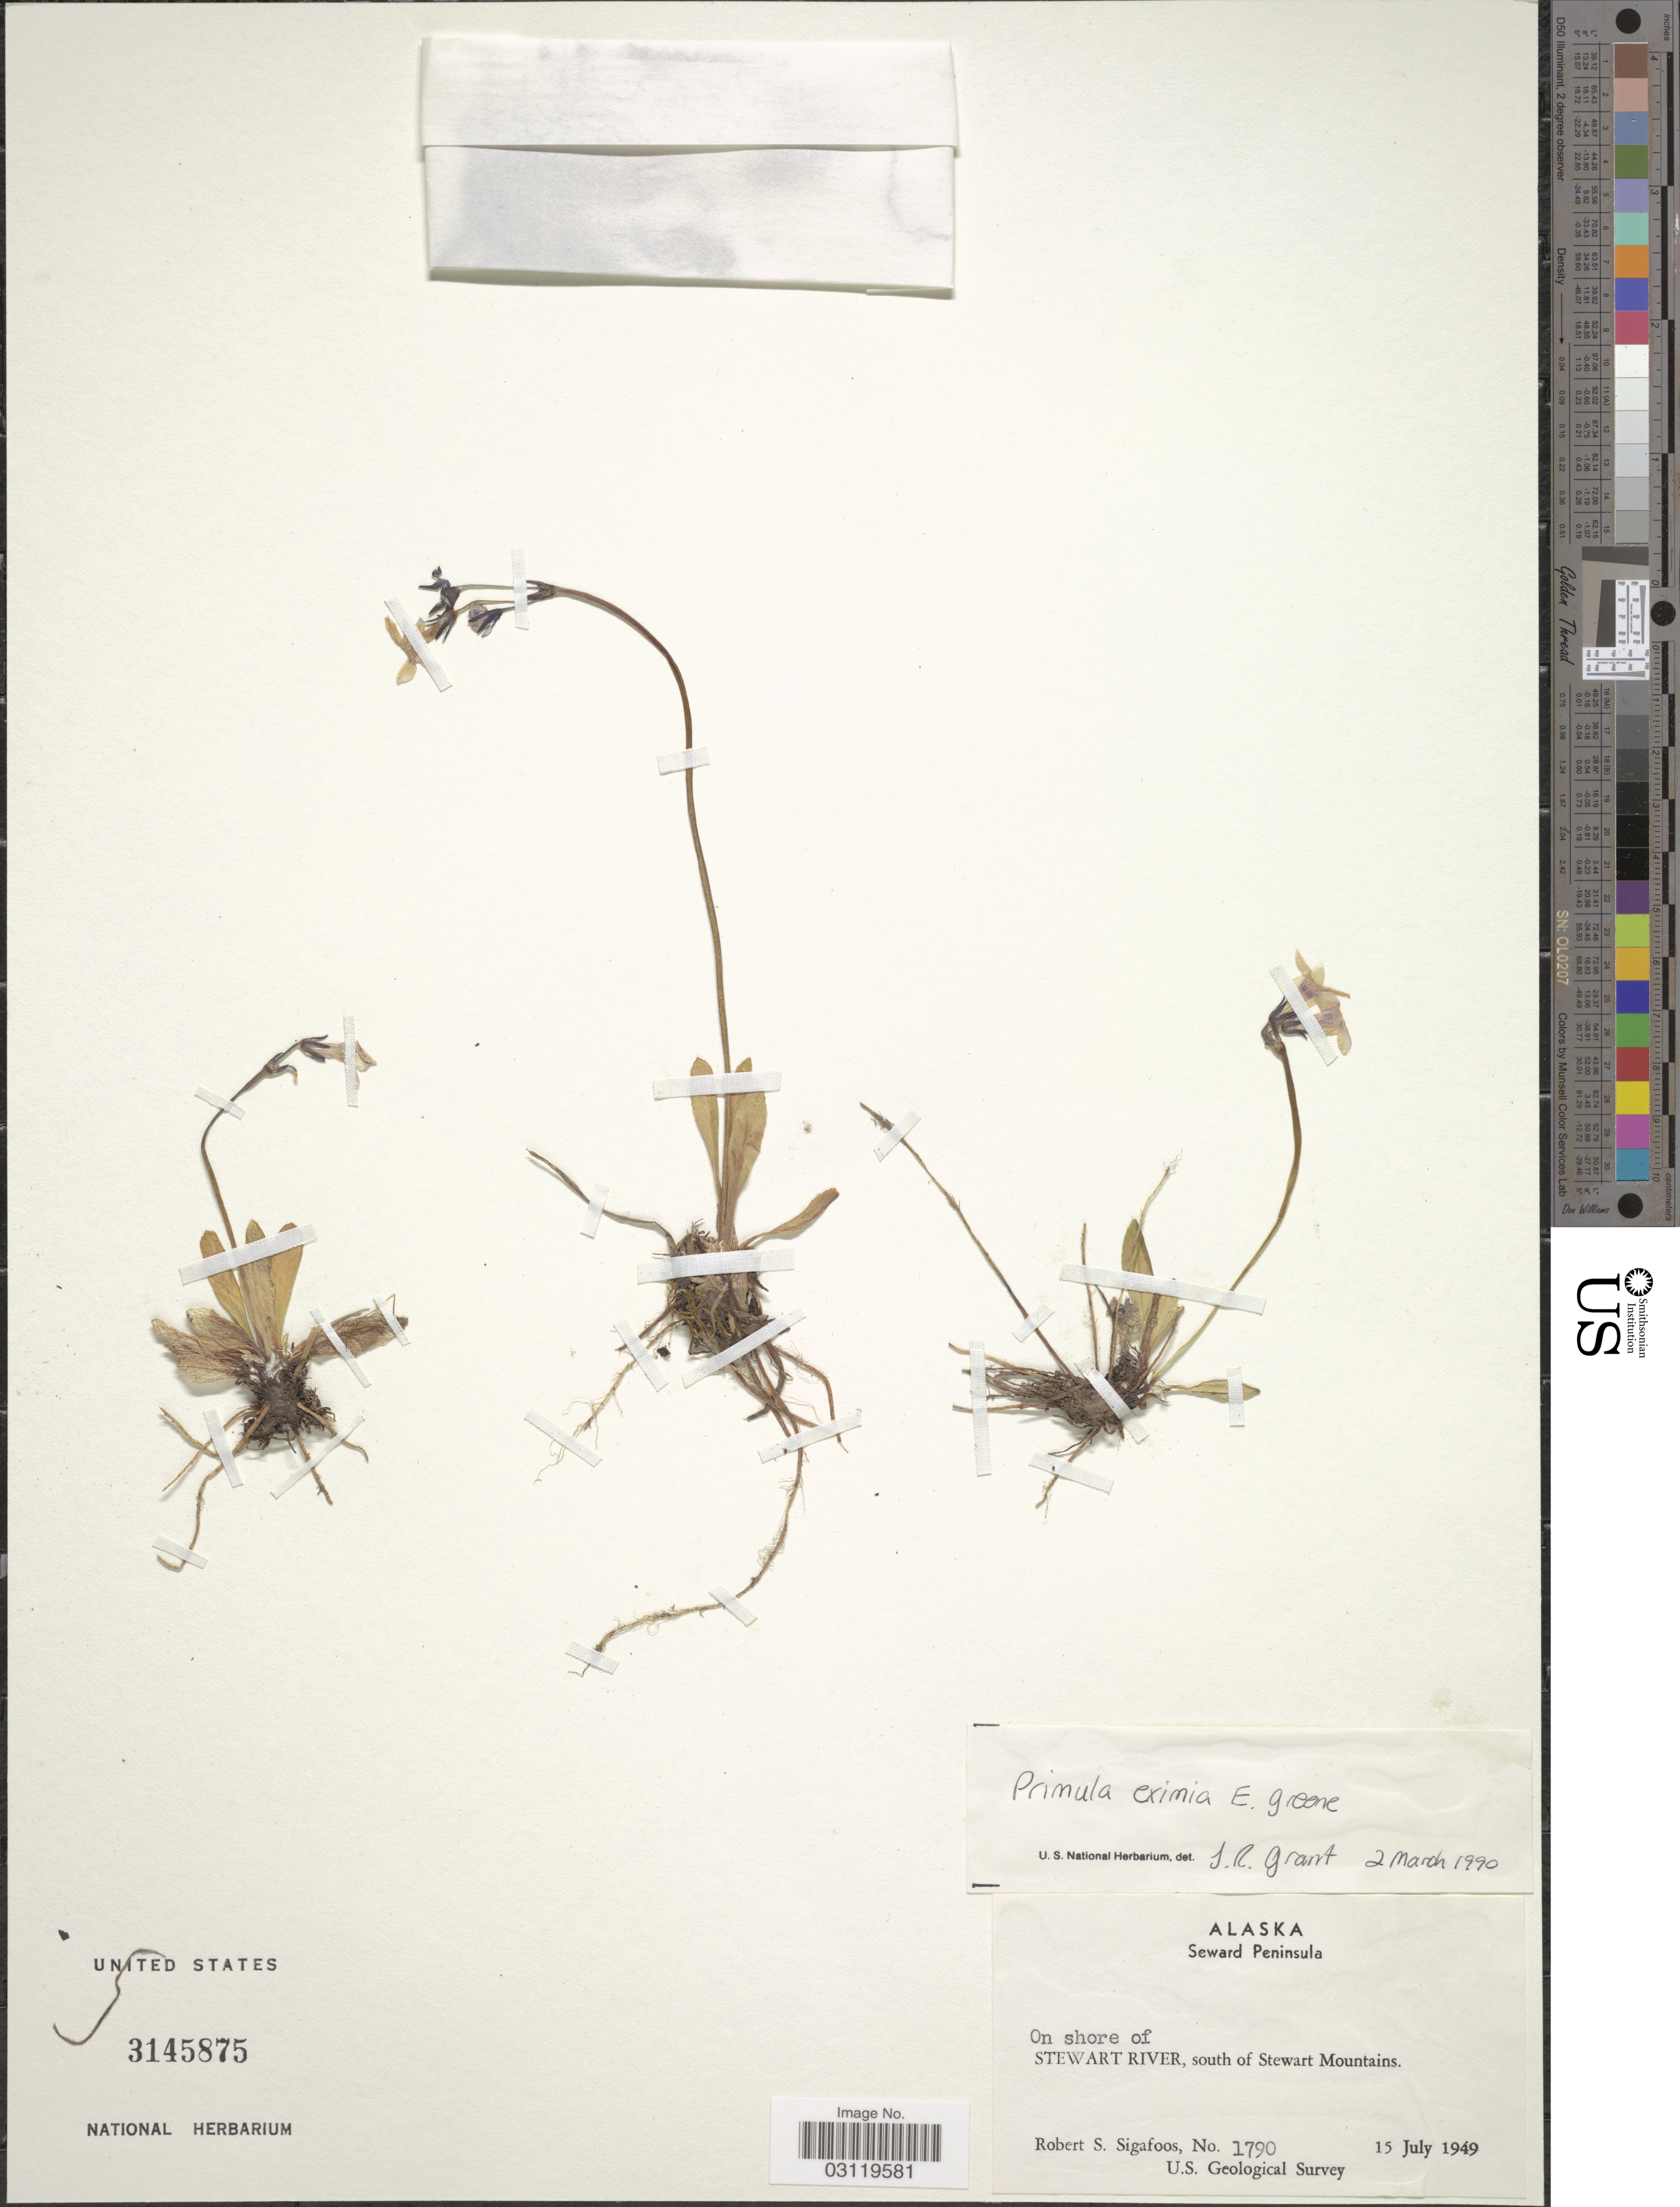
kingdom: Plantae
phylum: Tracheophyta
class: Magnoliopsida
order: Ericales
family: Primulaceae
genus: Primula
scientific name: Primula eximia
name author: Greene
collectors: R. Sigafoos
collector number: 1790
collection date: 1949-07-15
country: United States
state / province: Alaska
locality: Seward Peninsula, On shore of Stewart River, south of Stewart Mountains.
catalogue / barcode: US 3145875